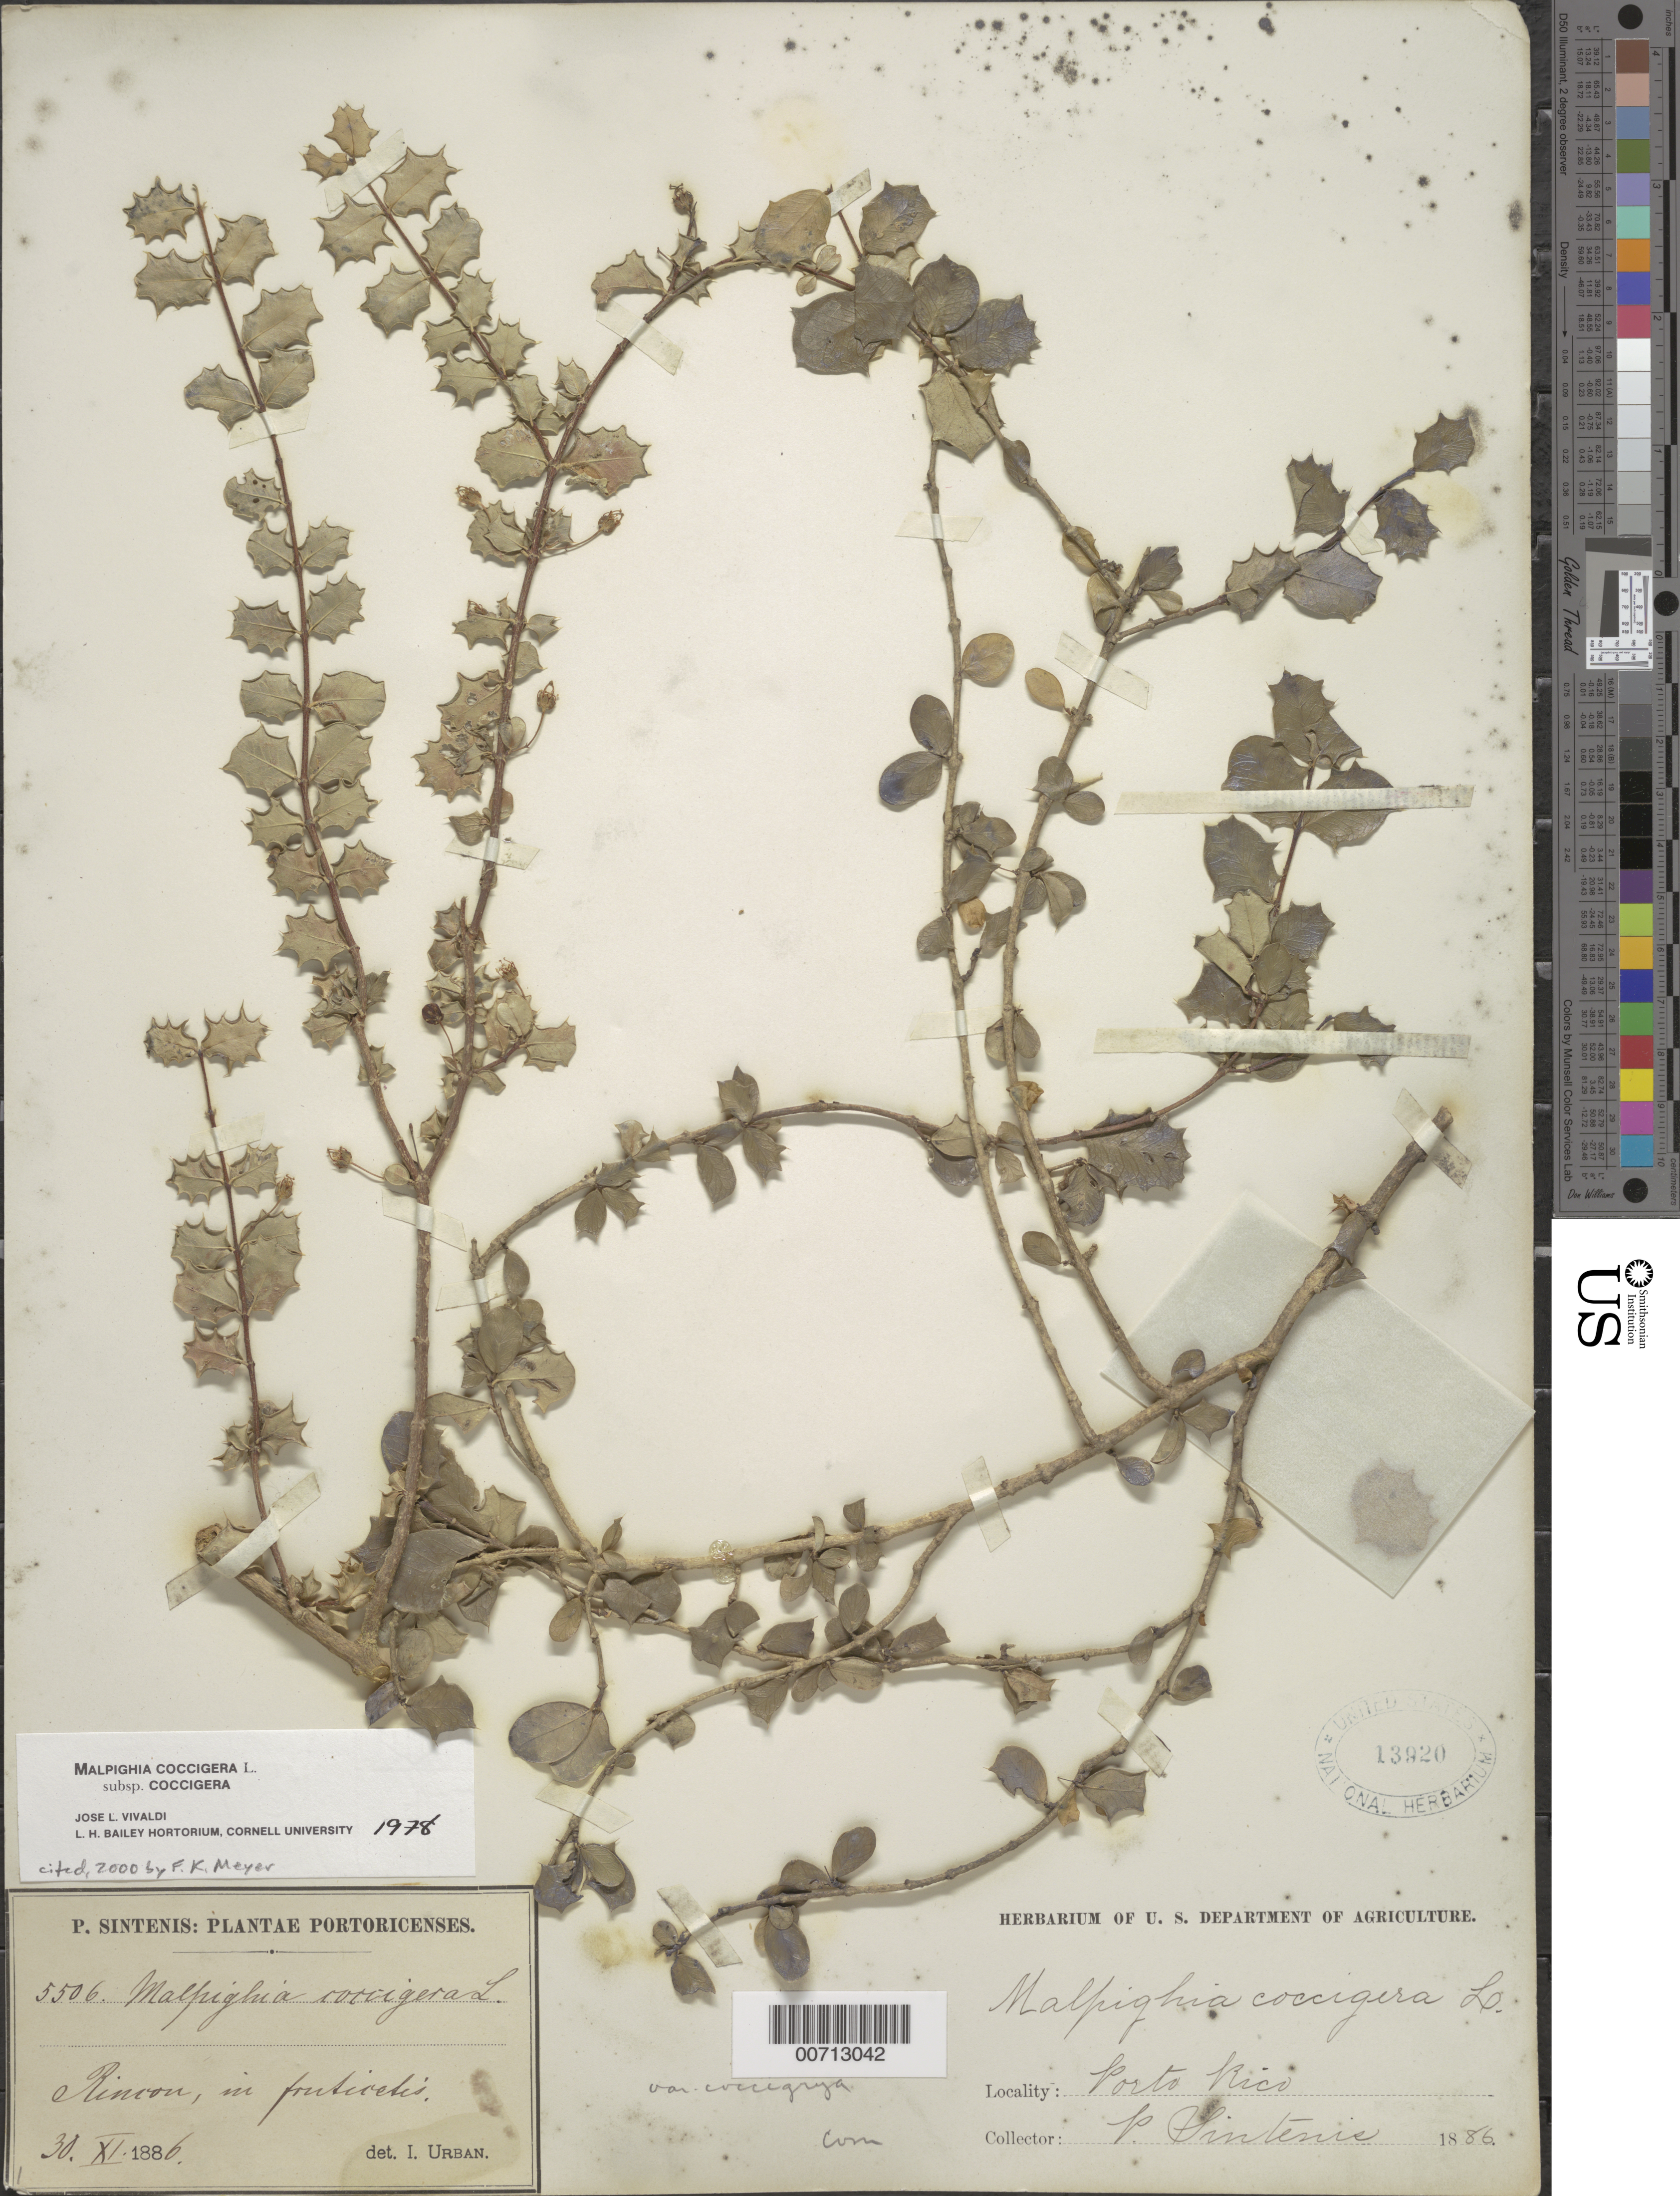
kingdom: Plantae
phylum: Tracheophyta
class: Magnoliopsida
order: Malpighiales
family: Malpighiaceae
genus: Malpighia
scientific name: Malpighia coccigera subsp. coccigera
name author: L.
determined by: Vivaldi, J. L., (BH), Cornell University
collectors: P. Sintenis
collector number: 5506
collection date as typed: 30 Nov 1886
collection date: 1886-11-30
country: Puerto Rico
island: Greater Antilles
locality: Rincon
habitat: In fruticetis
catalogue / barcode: US 13920